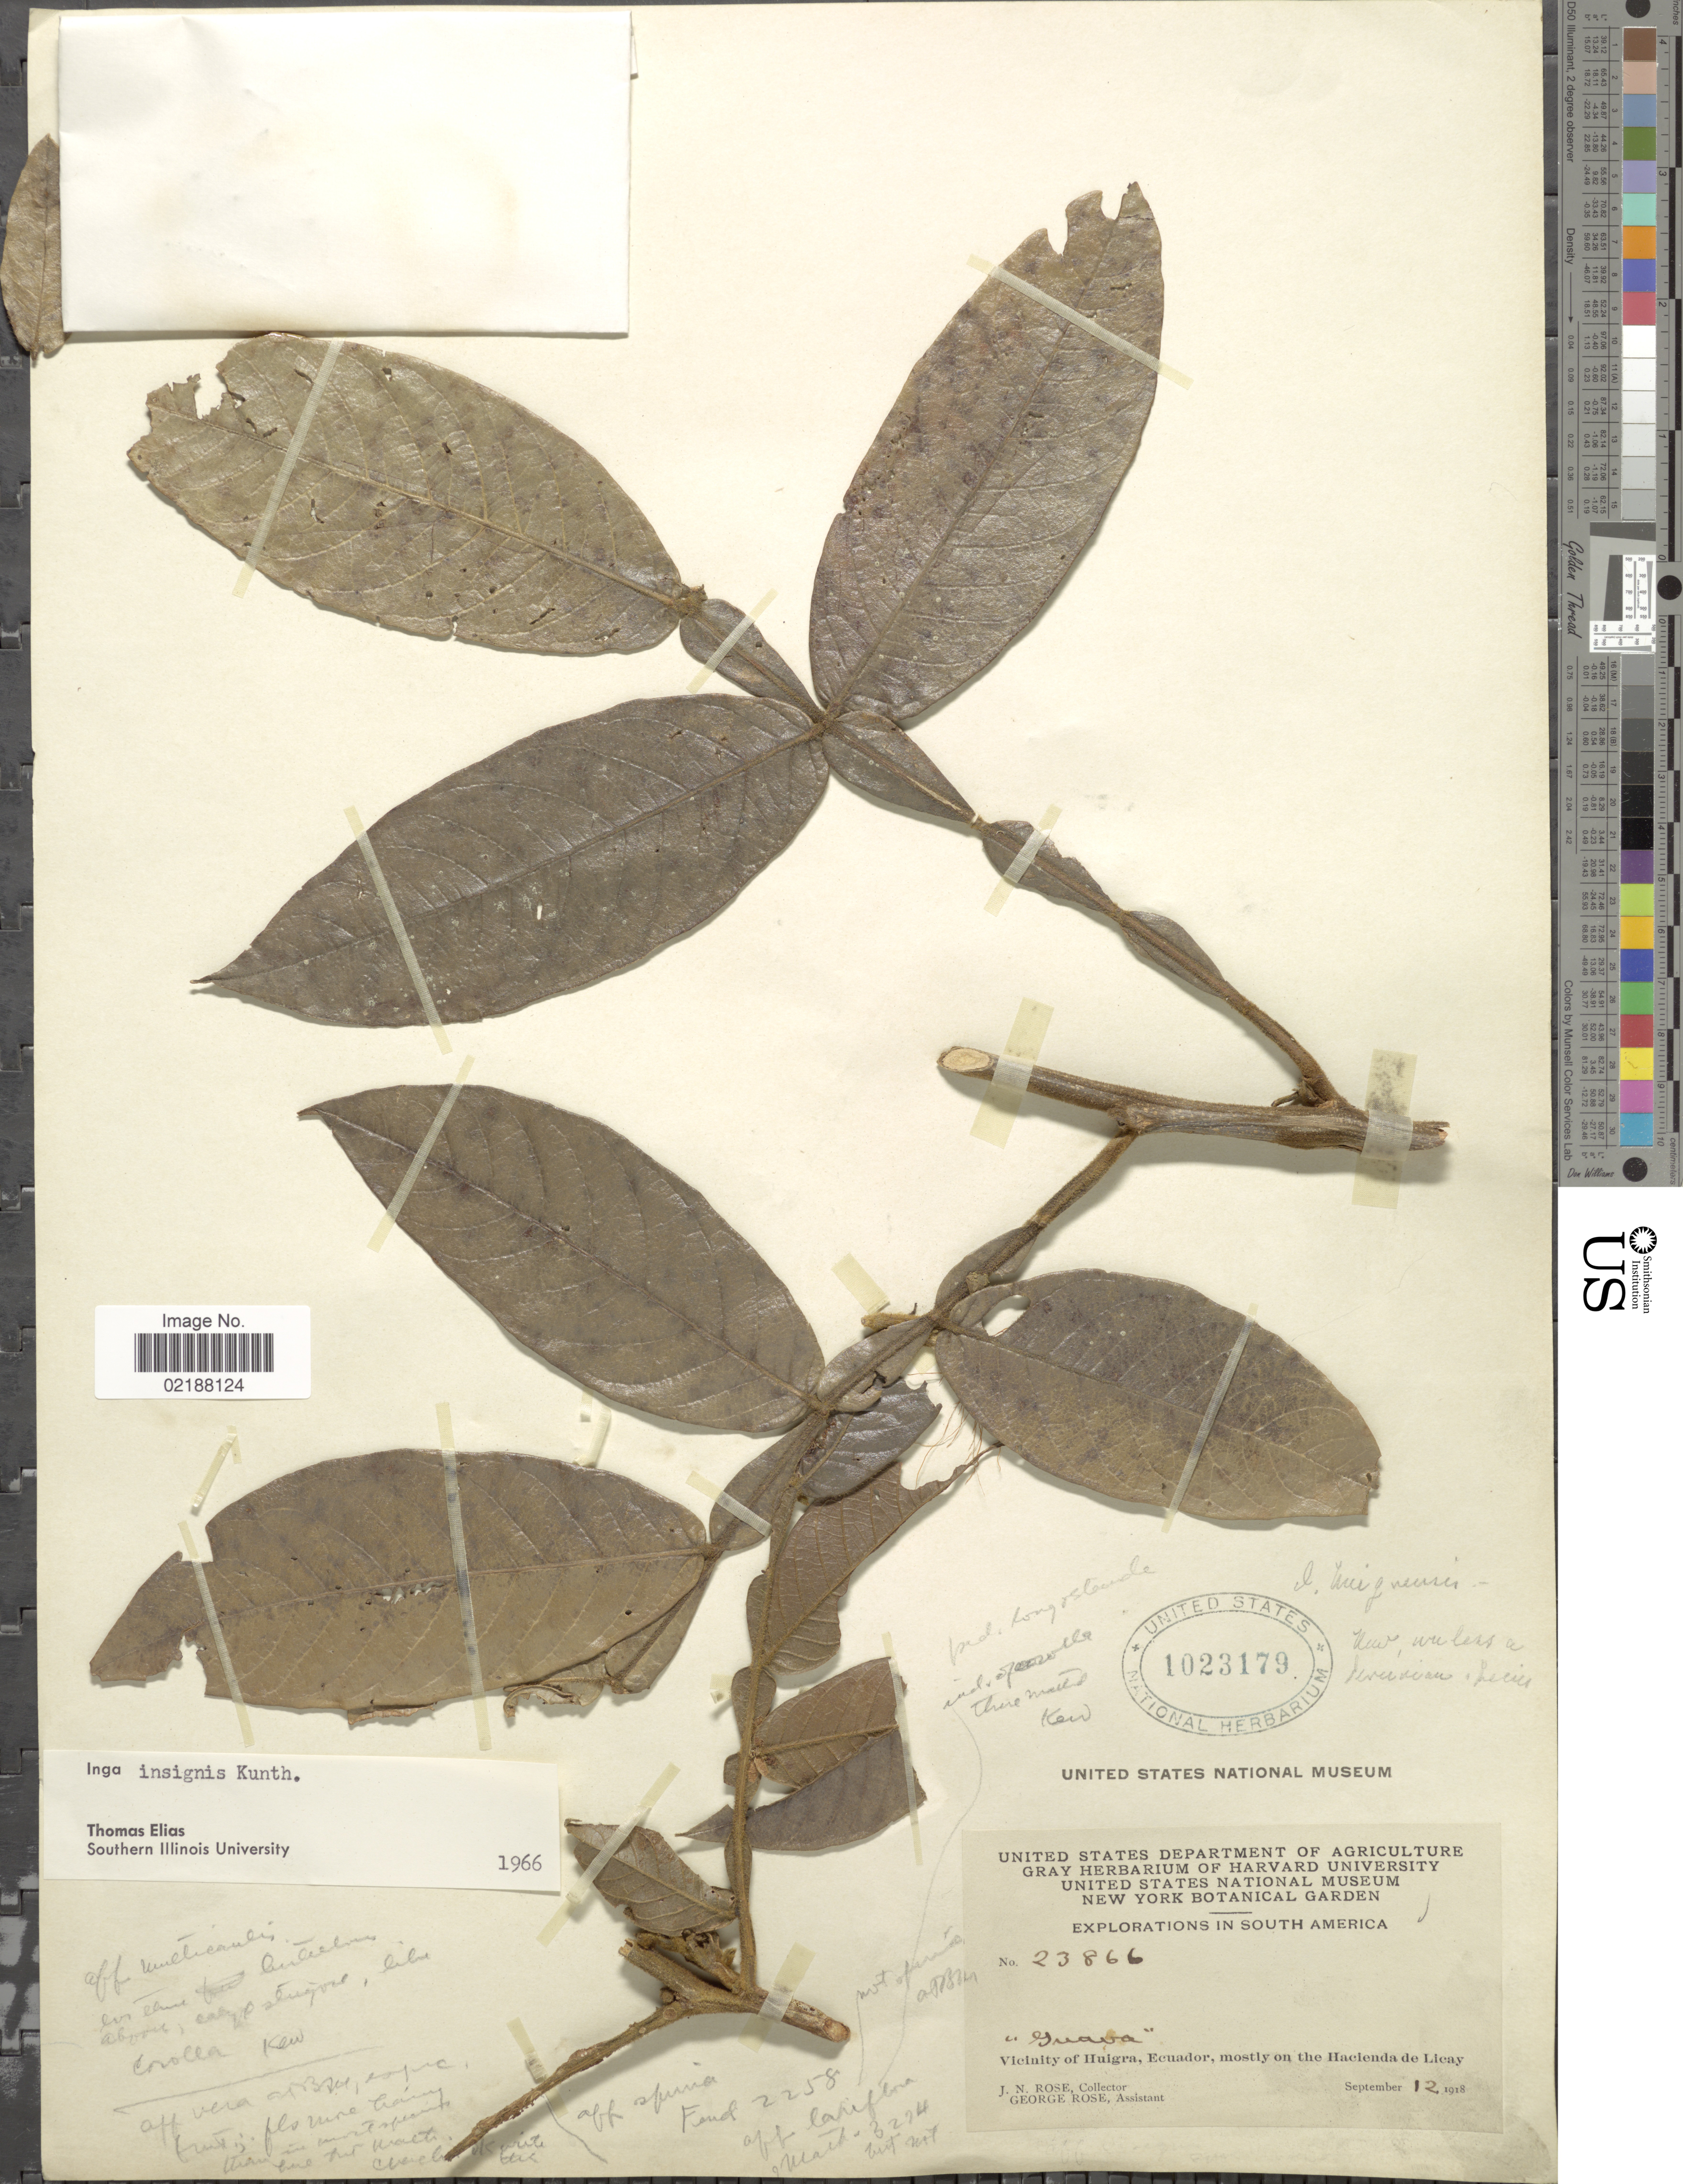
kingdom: Plantae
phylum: Tracheophyta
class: Magnoliopsida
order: Fabales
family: Fabaceae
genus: Inga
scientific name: Inga insignis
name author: Kunth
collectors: J. N. Rose & G. Rose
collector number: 23866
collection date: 1918-09-12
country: Ecuador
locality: Vicinity of Huigra, Ecuador, mostly on the Hacienda de Licay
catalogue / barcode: US 1023179